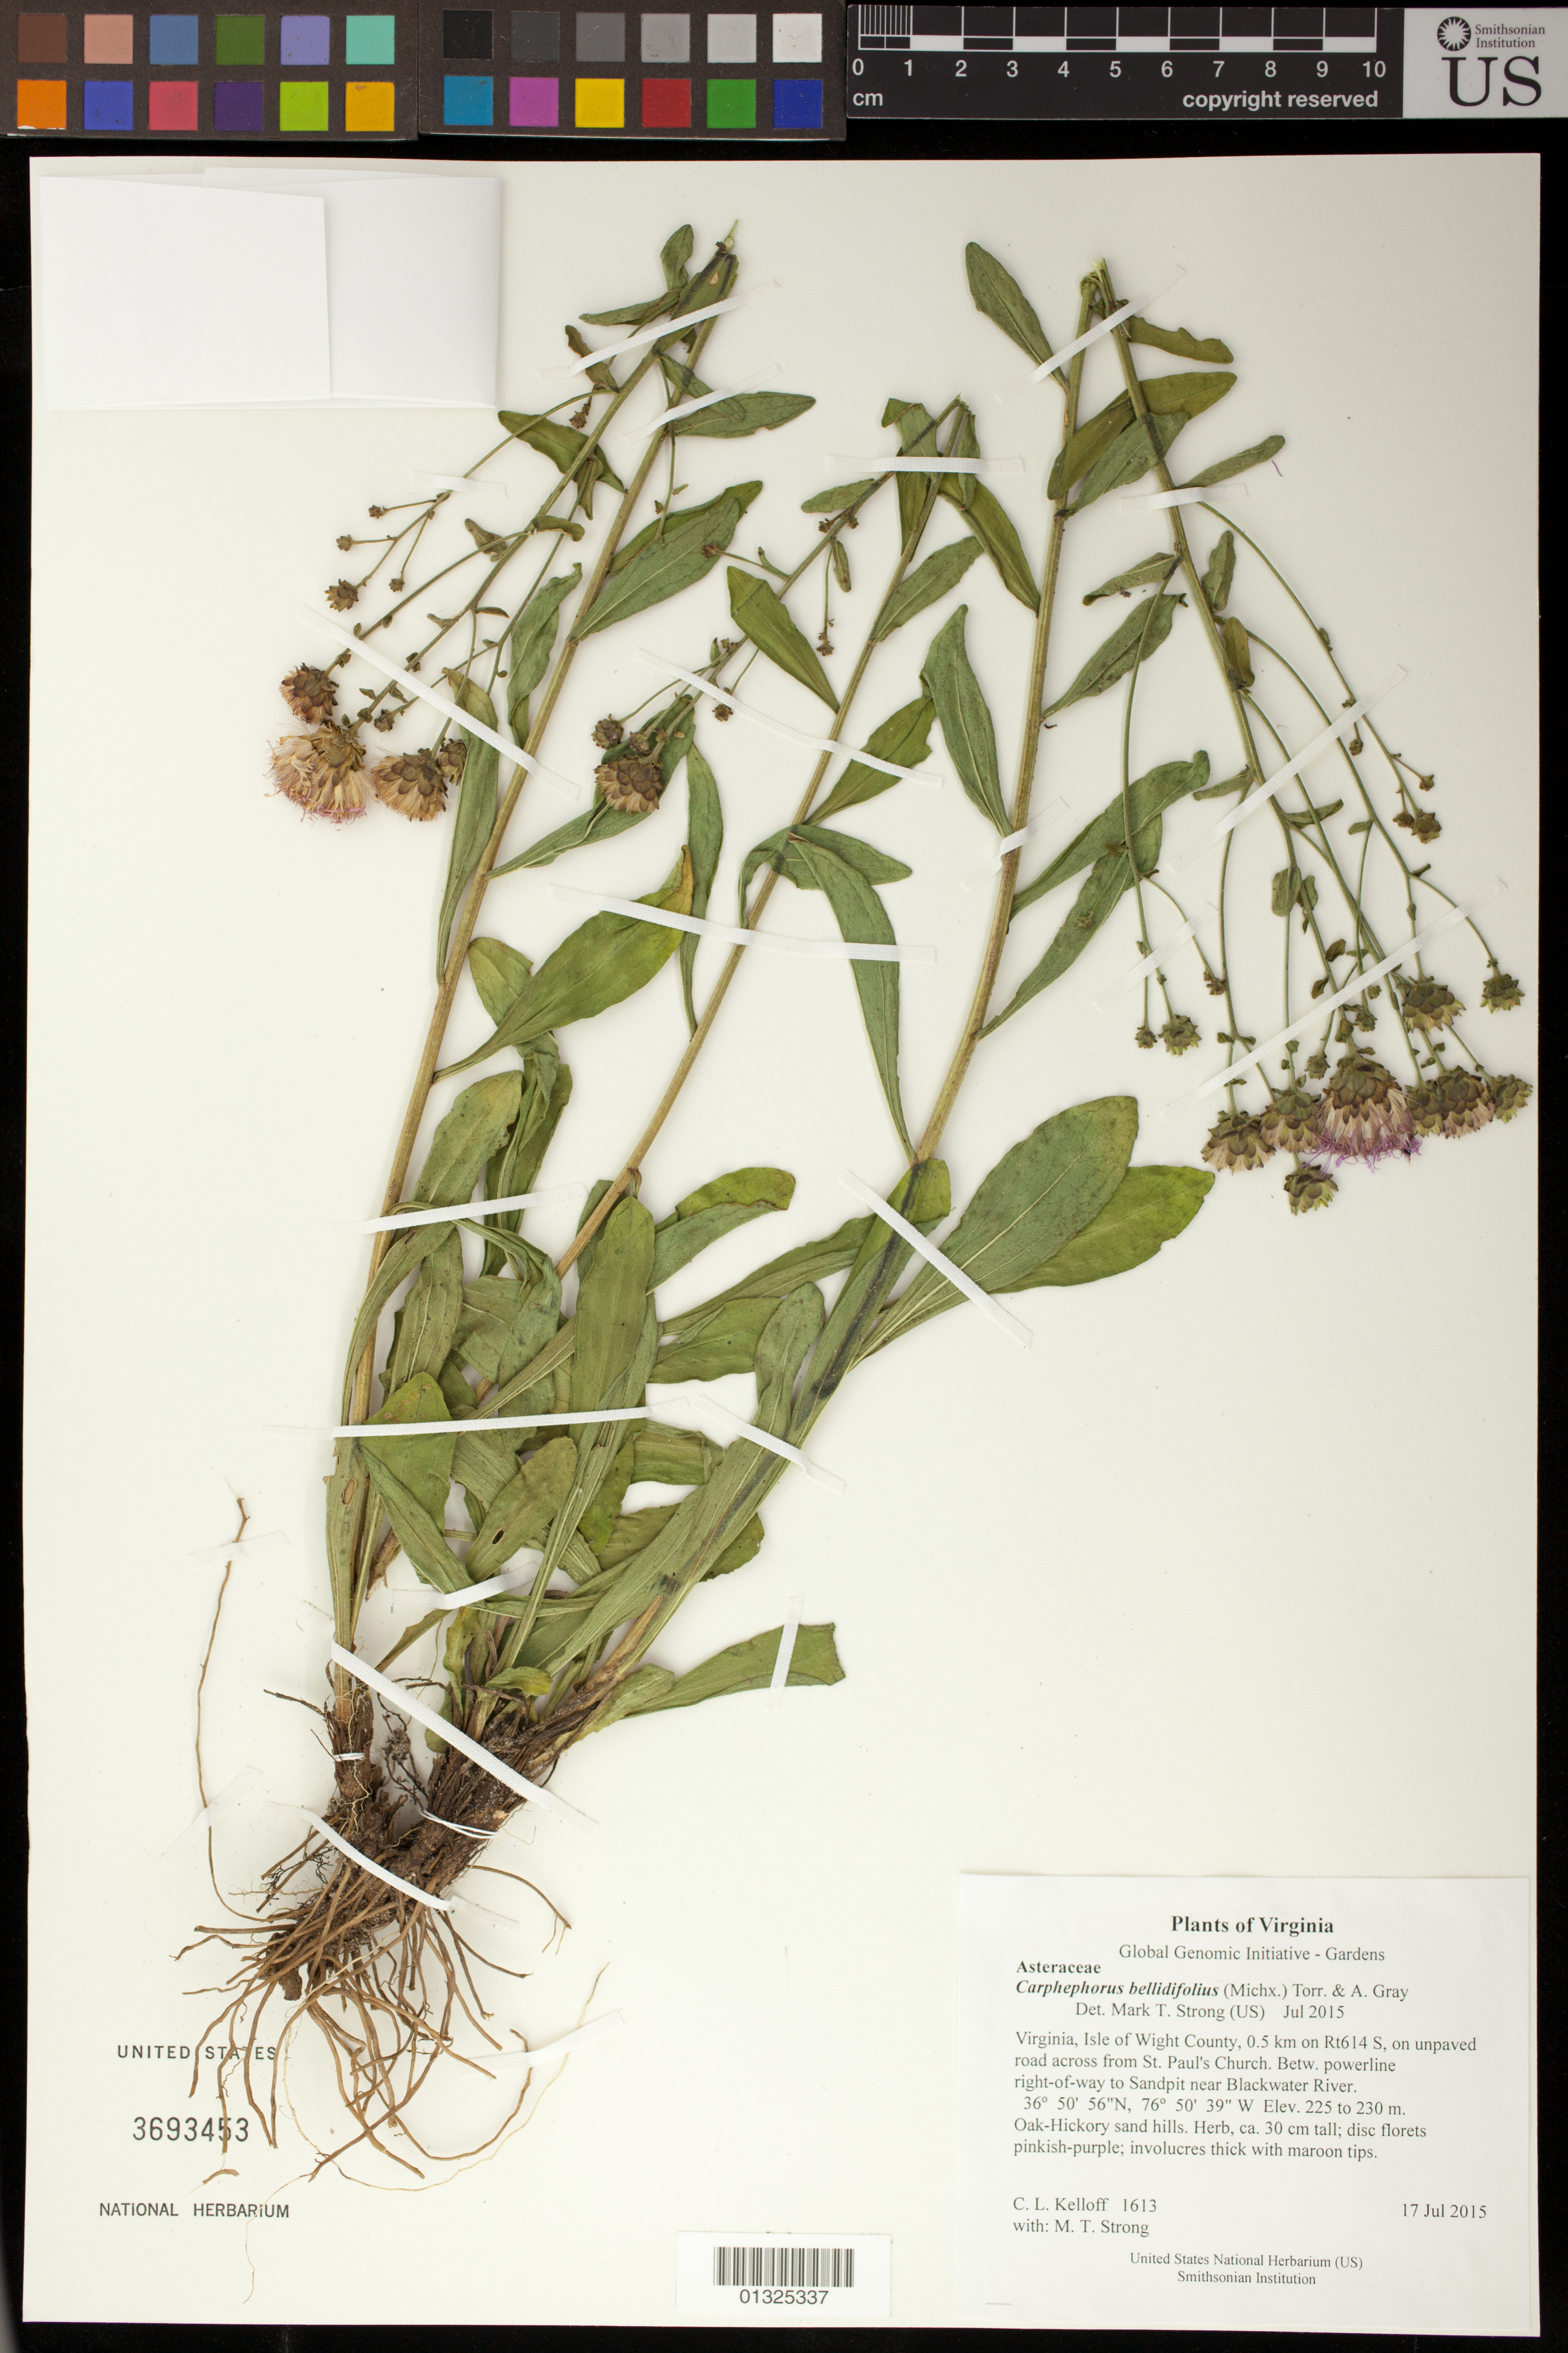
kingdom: Plantae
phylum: Tracheophyta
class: Magnoliopsida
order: Asterales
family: Asteraceae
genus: Carphephorus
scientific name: Carphephorus bellidifolius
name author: (Michx.) Torr. & A. Gray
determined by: Strong, M. T., (US), Smithsonian Institution - National Museum of Natural History (UNITED STATES)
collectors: C. L. Kelloff & M. T. Strong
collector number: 1613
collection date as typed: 17 Jul 2015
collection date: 2015-07-17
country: United States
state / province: Virginia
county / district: Isle of Wight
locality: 0.5 km on Rt614 S, on unpaved road across from St. Paul's Church. Betw. powerline right-of-way to Sandpit near Blackwater River.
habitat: Oak-Hickory sand hills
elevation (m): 225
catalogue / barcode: US 3693453